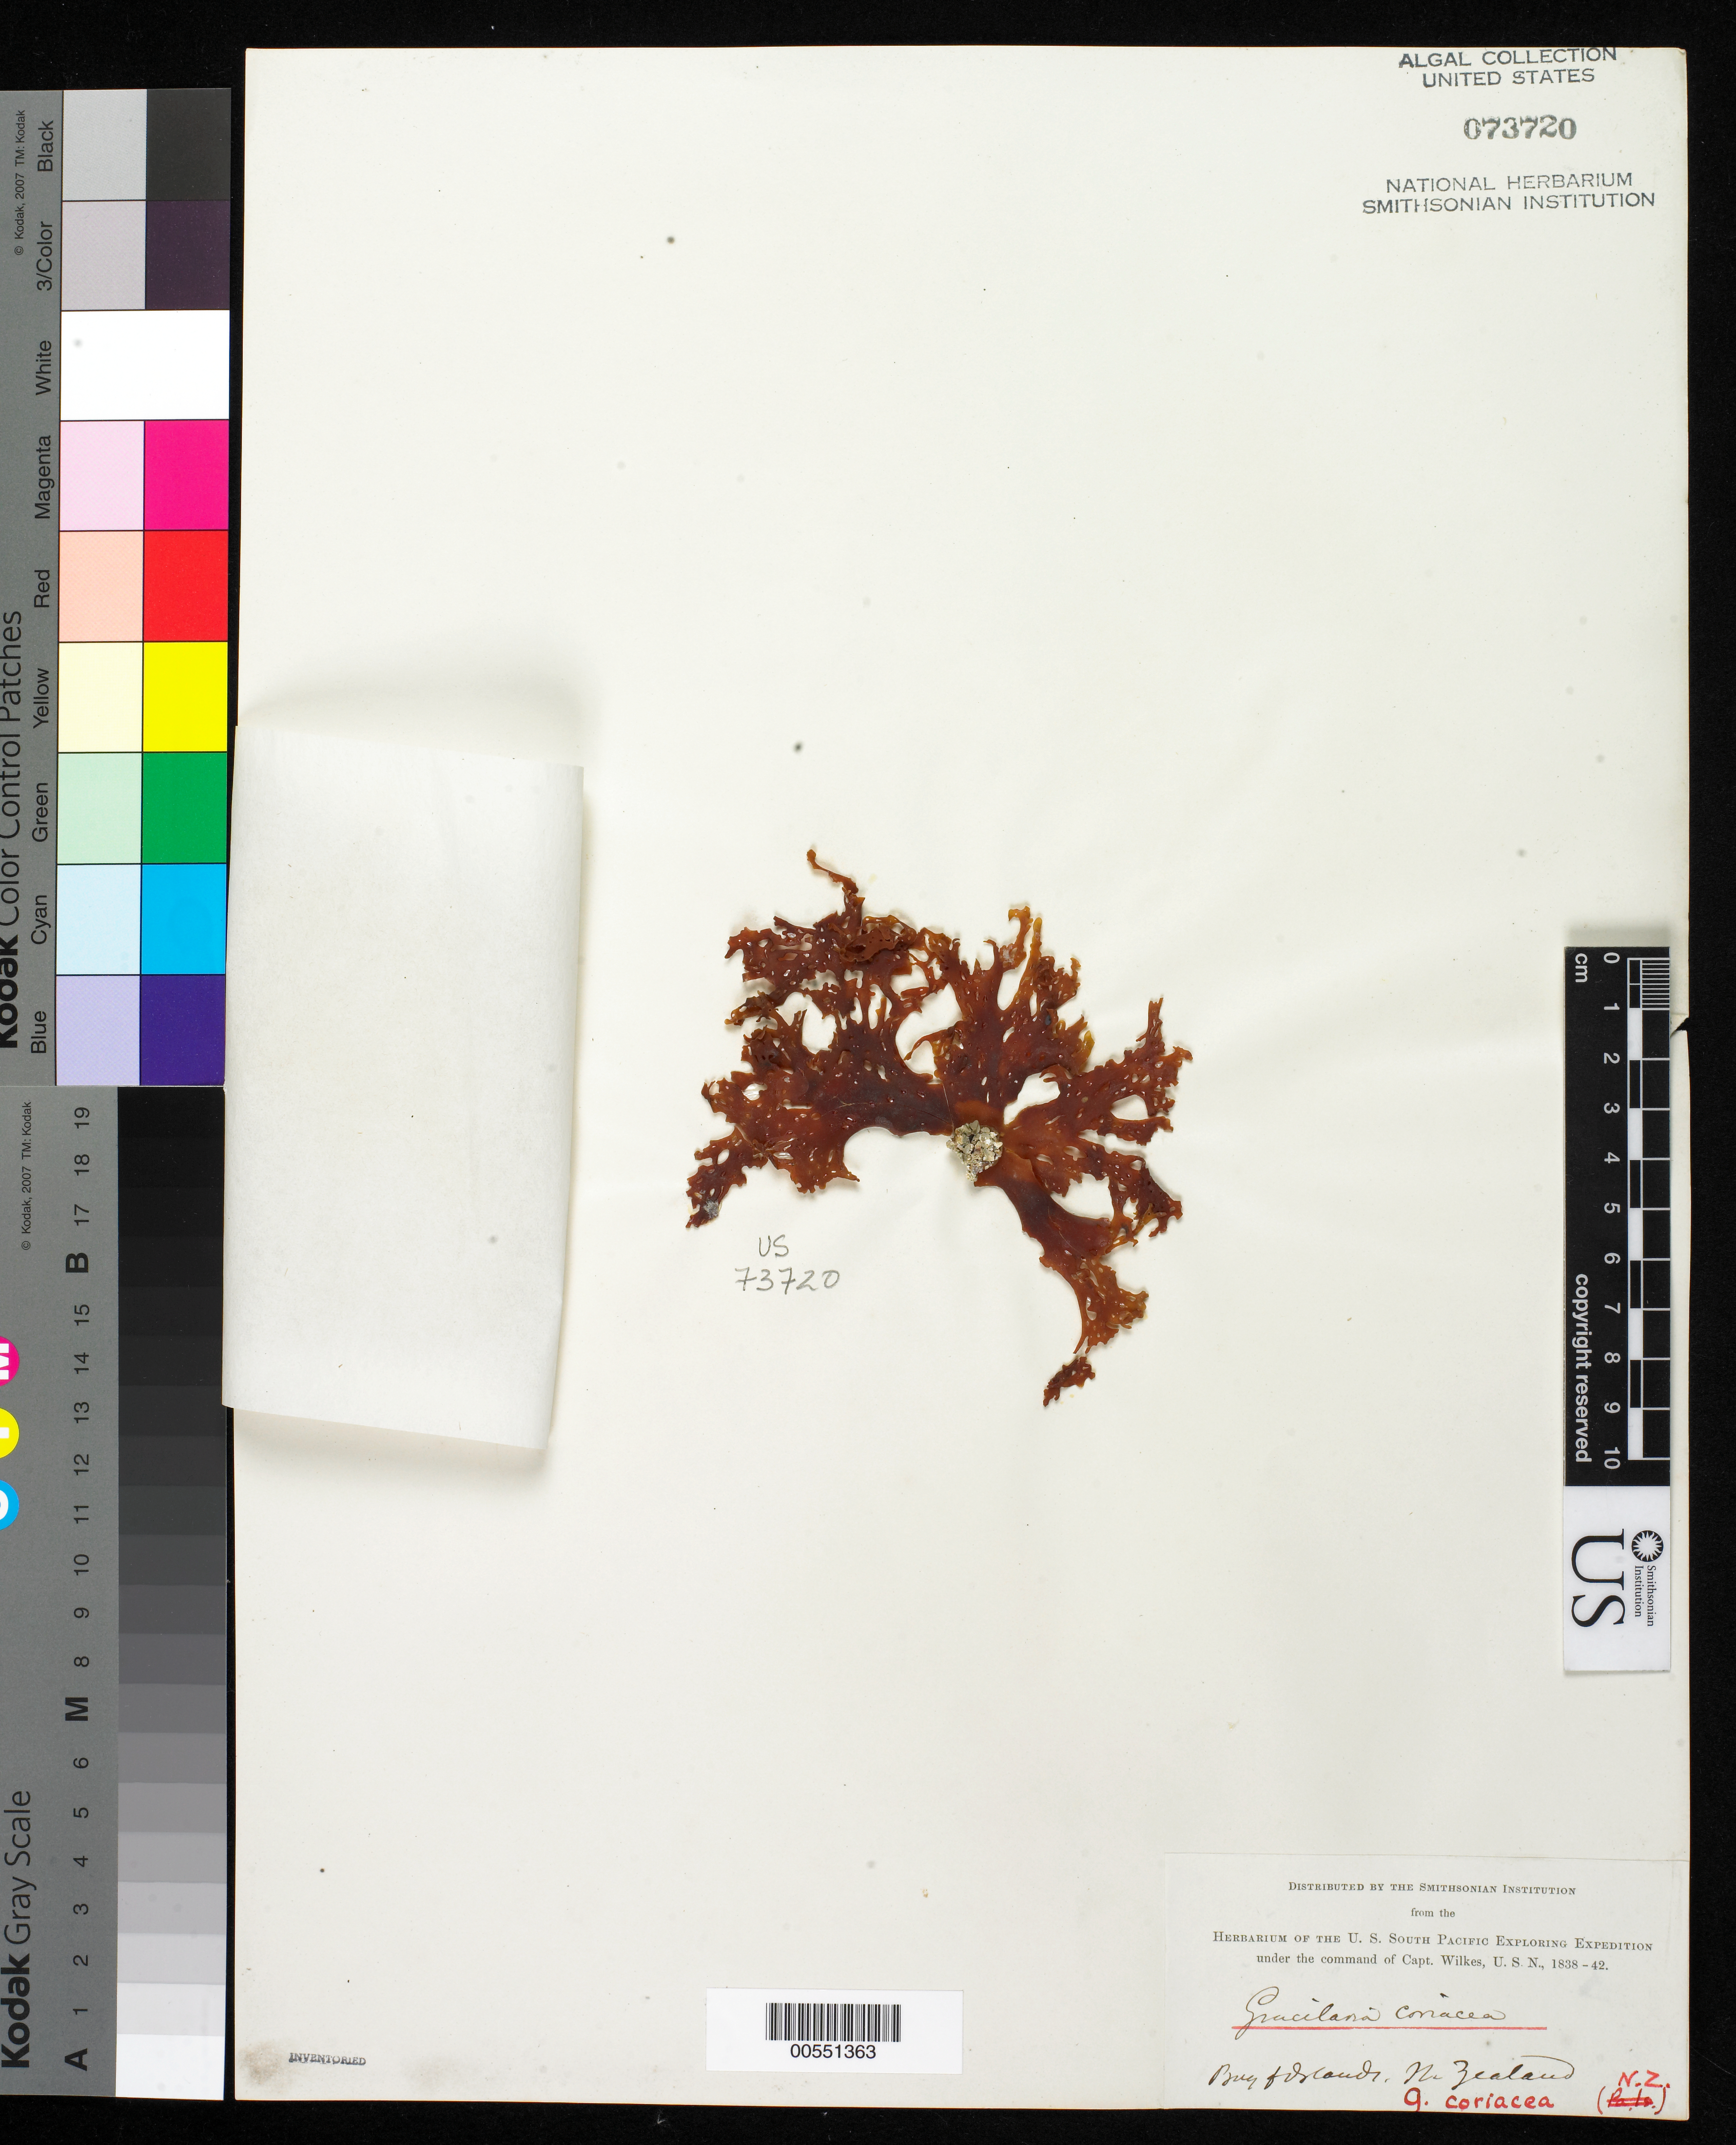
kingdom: Plantae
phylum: Rhodophyta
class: Florideophyceae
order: Gracilariales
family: Gracilariaceae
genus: Gracilaria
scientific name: Gracilaria coriacea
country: New Zealand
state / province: Northland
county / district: Far North District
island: North Island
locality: Bay of Islands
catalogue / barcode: US 73720